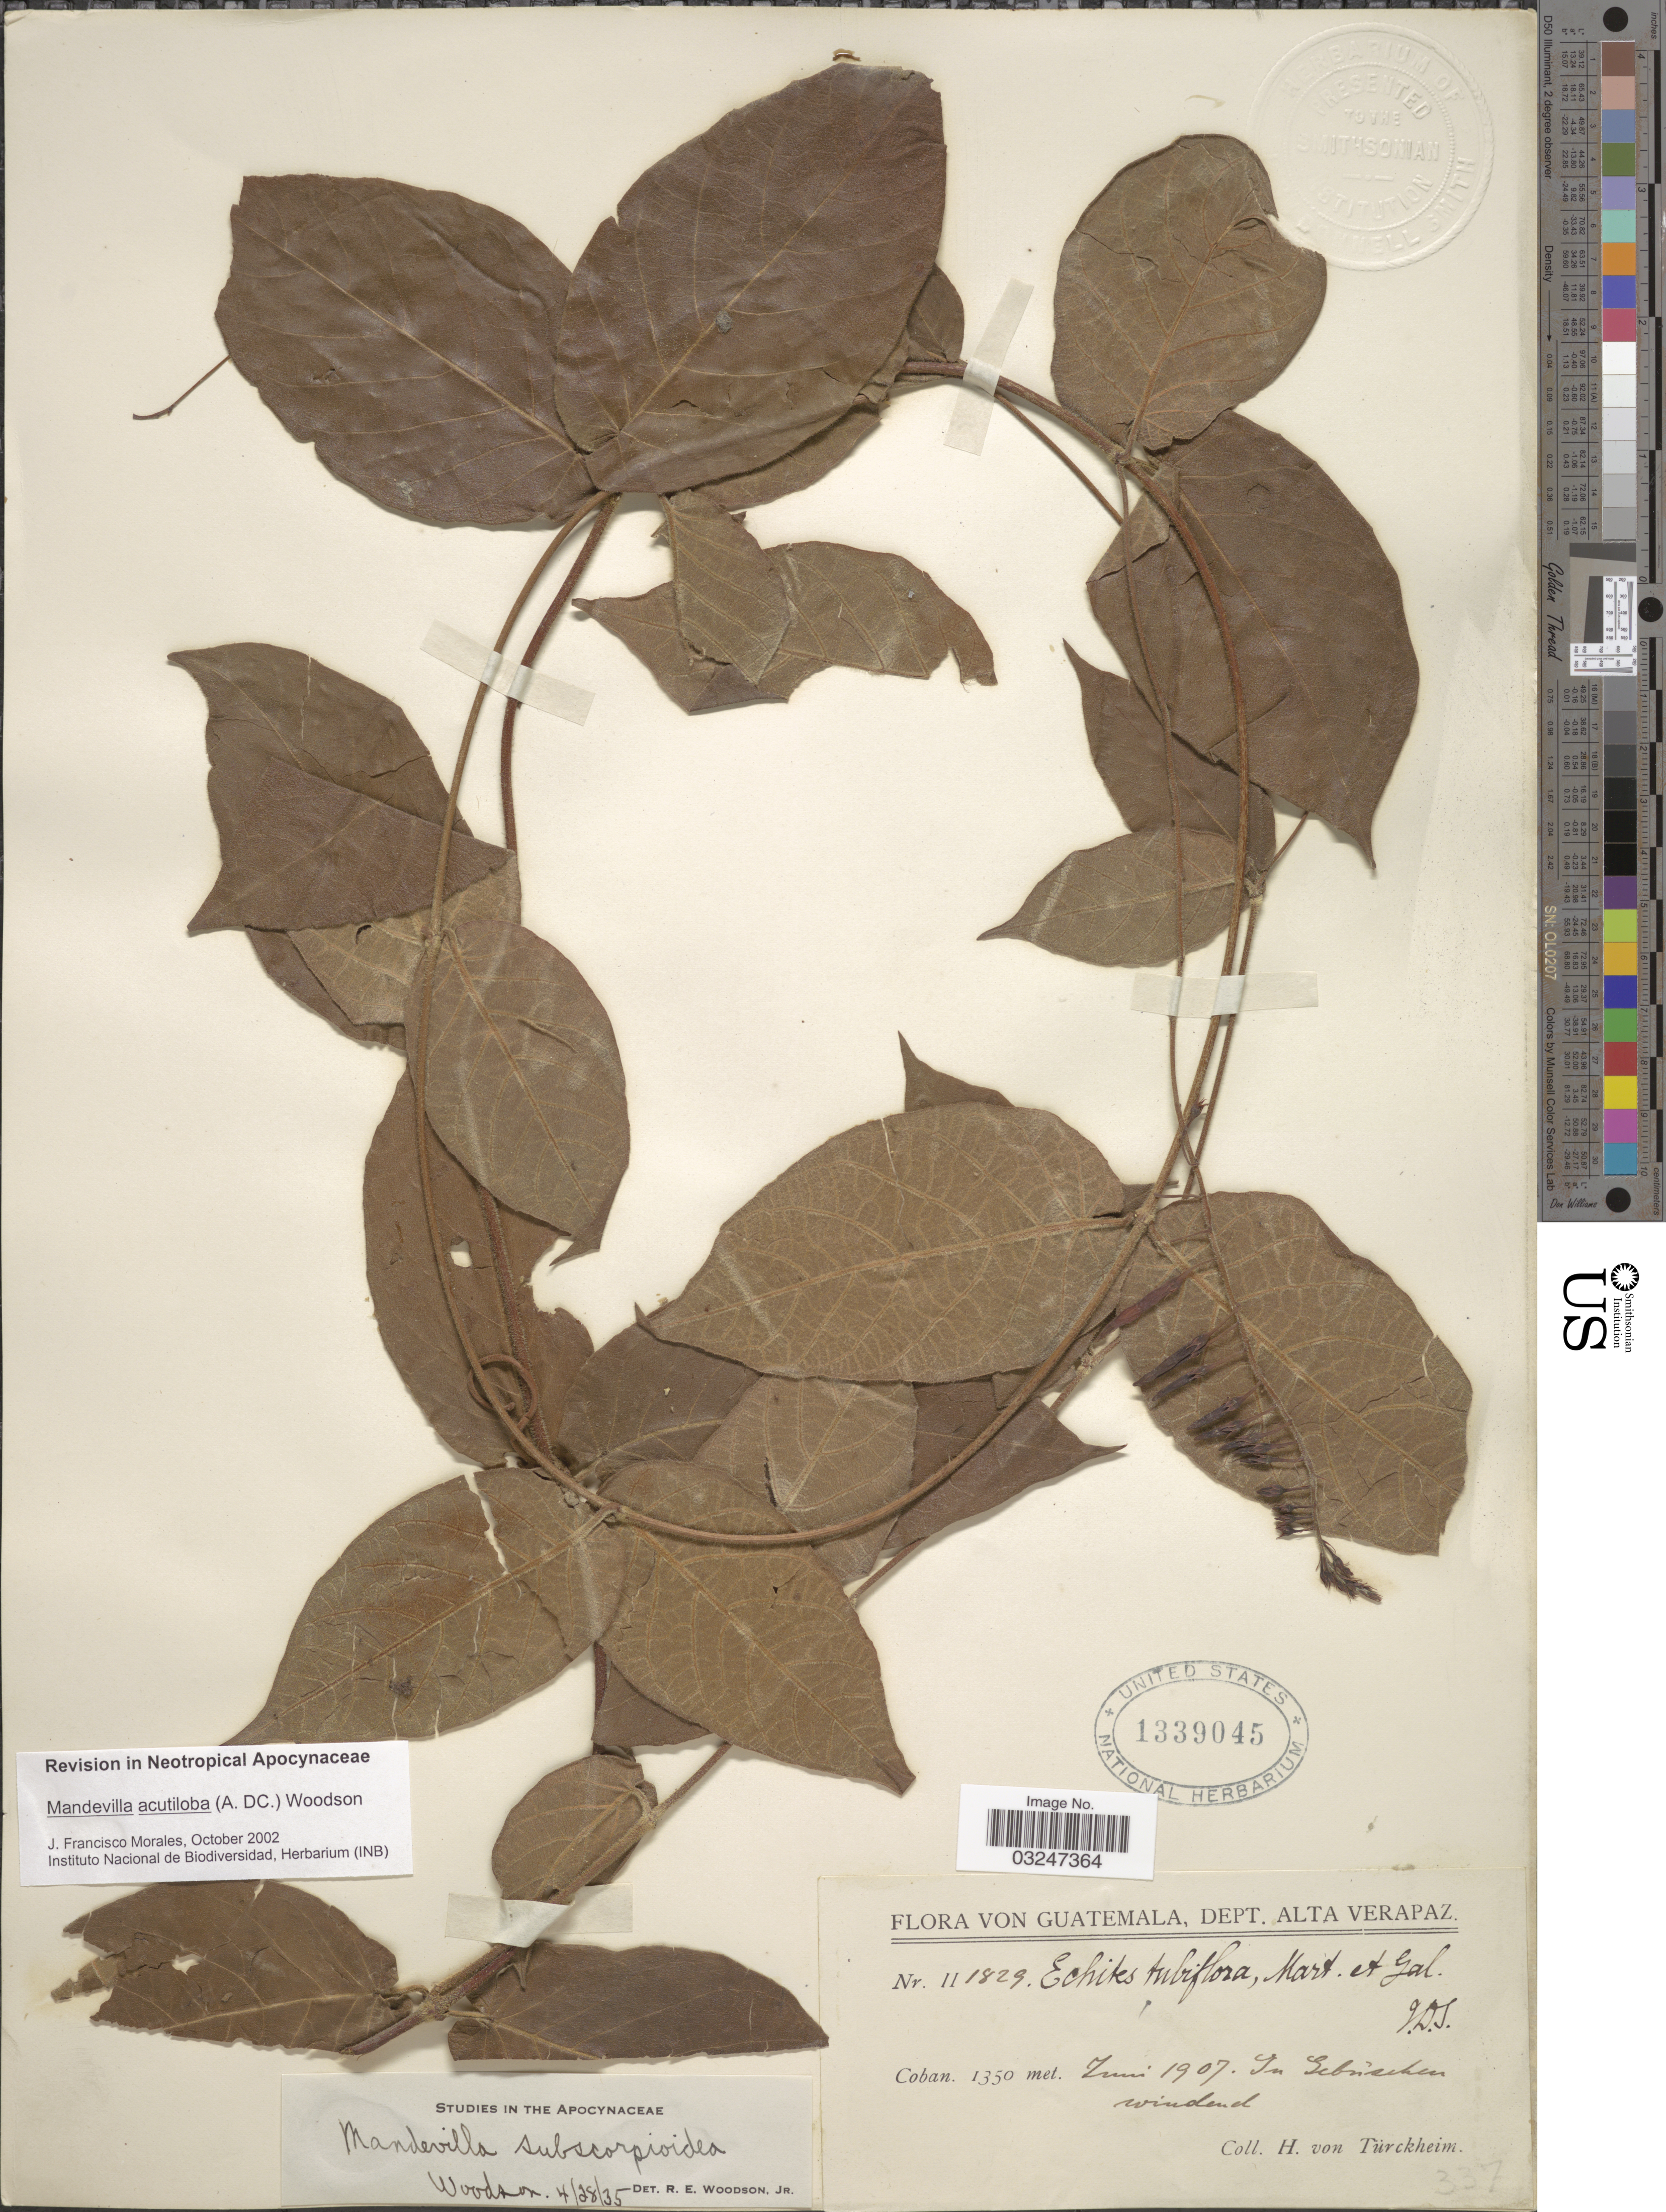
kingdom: Plantae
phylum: Tracheophyta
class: Magnoliopsida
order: Gentianales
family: Apocynaceae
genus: Mandevilla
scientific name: Mandevilla hirsuta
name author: (Rich.) K. Schum.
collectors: H. von Türckheim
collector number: II1829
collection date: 1907-06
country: Guatemala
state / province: Alta Verapaz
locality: Dept. Alta Verapaz. Coban.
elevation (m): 1350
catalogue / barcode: US 1339045